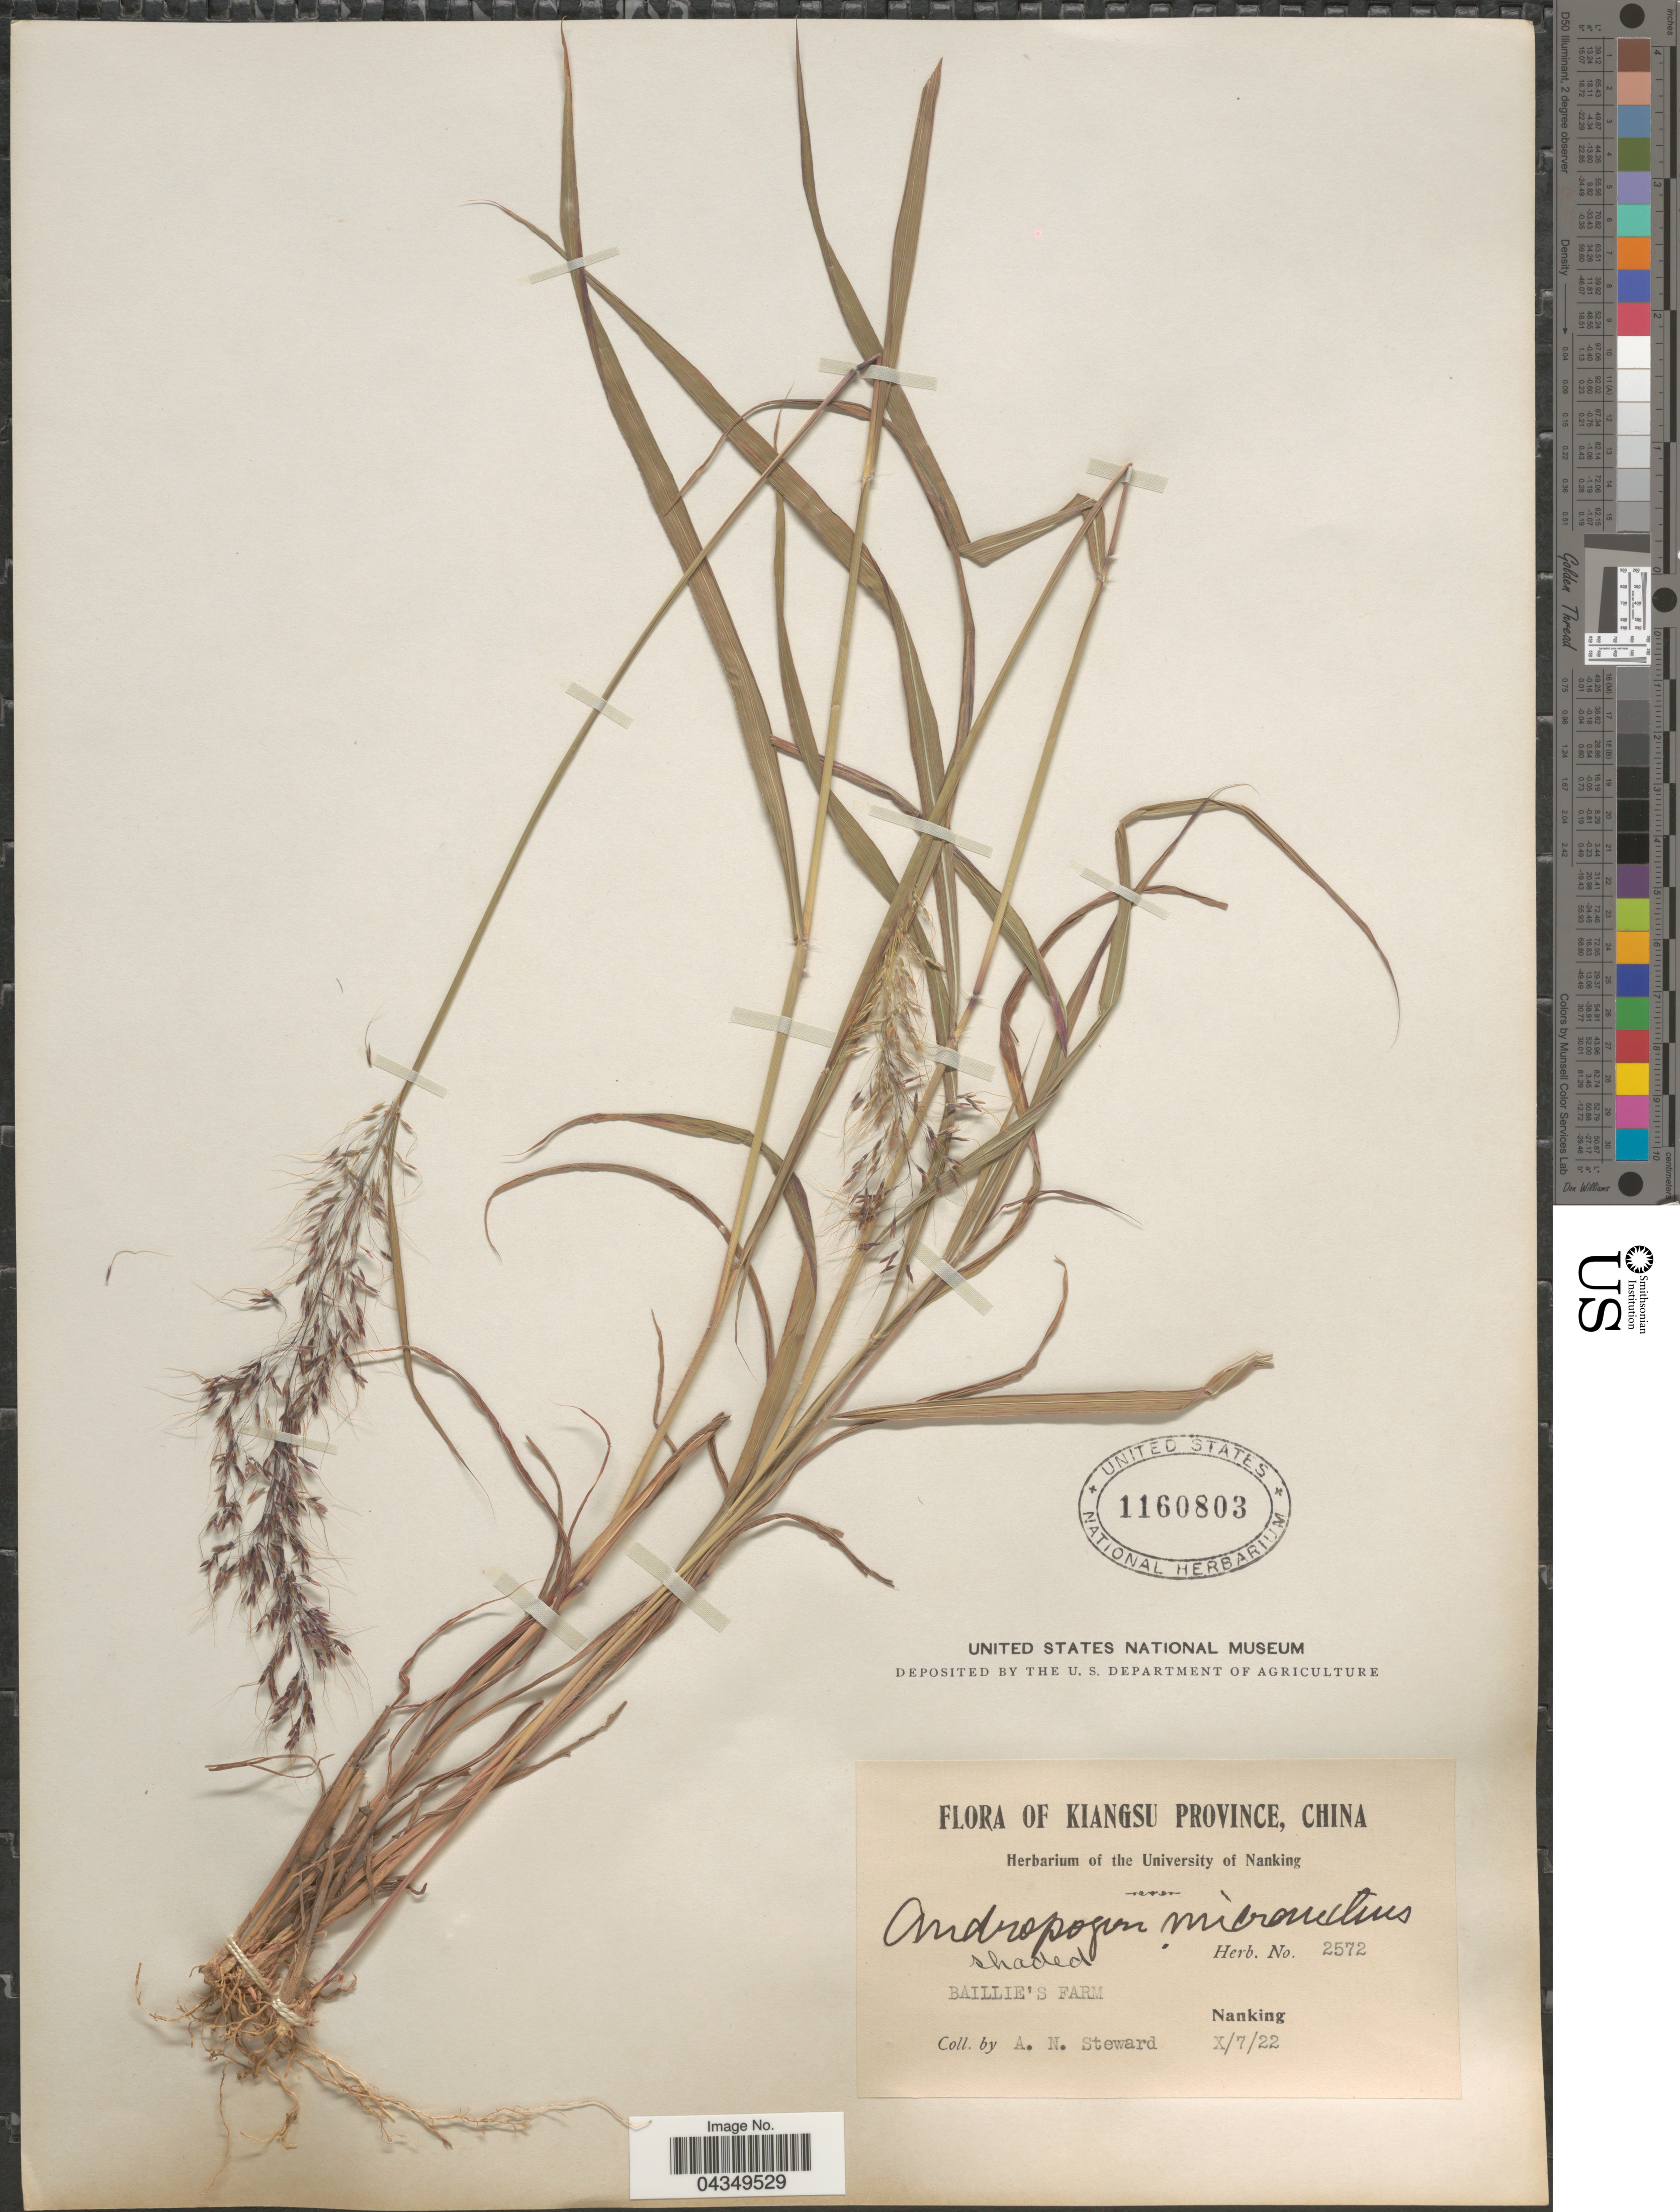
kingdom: Plantae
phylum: Tracheophyta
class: Liliopsida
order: Poales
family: Poaceae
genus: Capillipedium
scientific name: Capillipedium parviflorum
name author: (R. Br.) Stapf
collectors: A. N. Steward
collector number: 2572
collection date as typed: Transcribed d/m/y: 7/10/22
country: China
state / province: Jiangsu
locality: Kiangsu Province. Baillie's Farm. Nanking.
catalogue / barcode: US 1160803